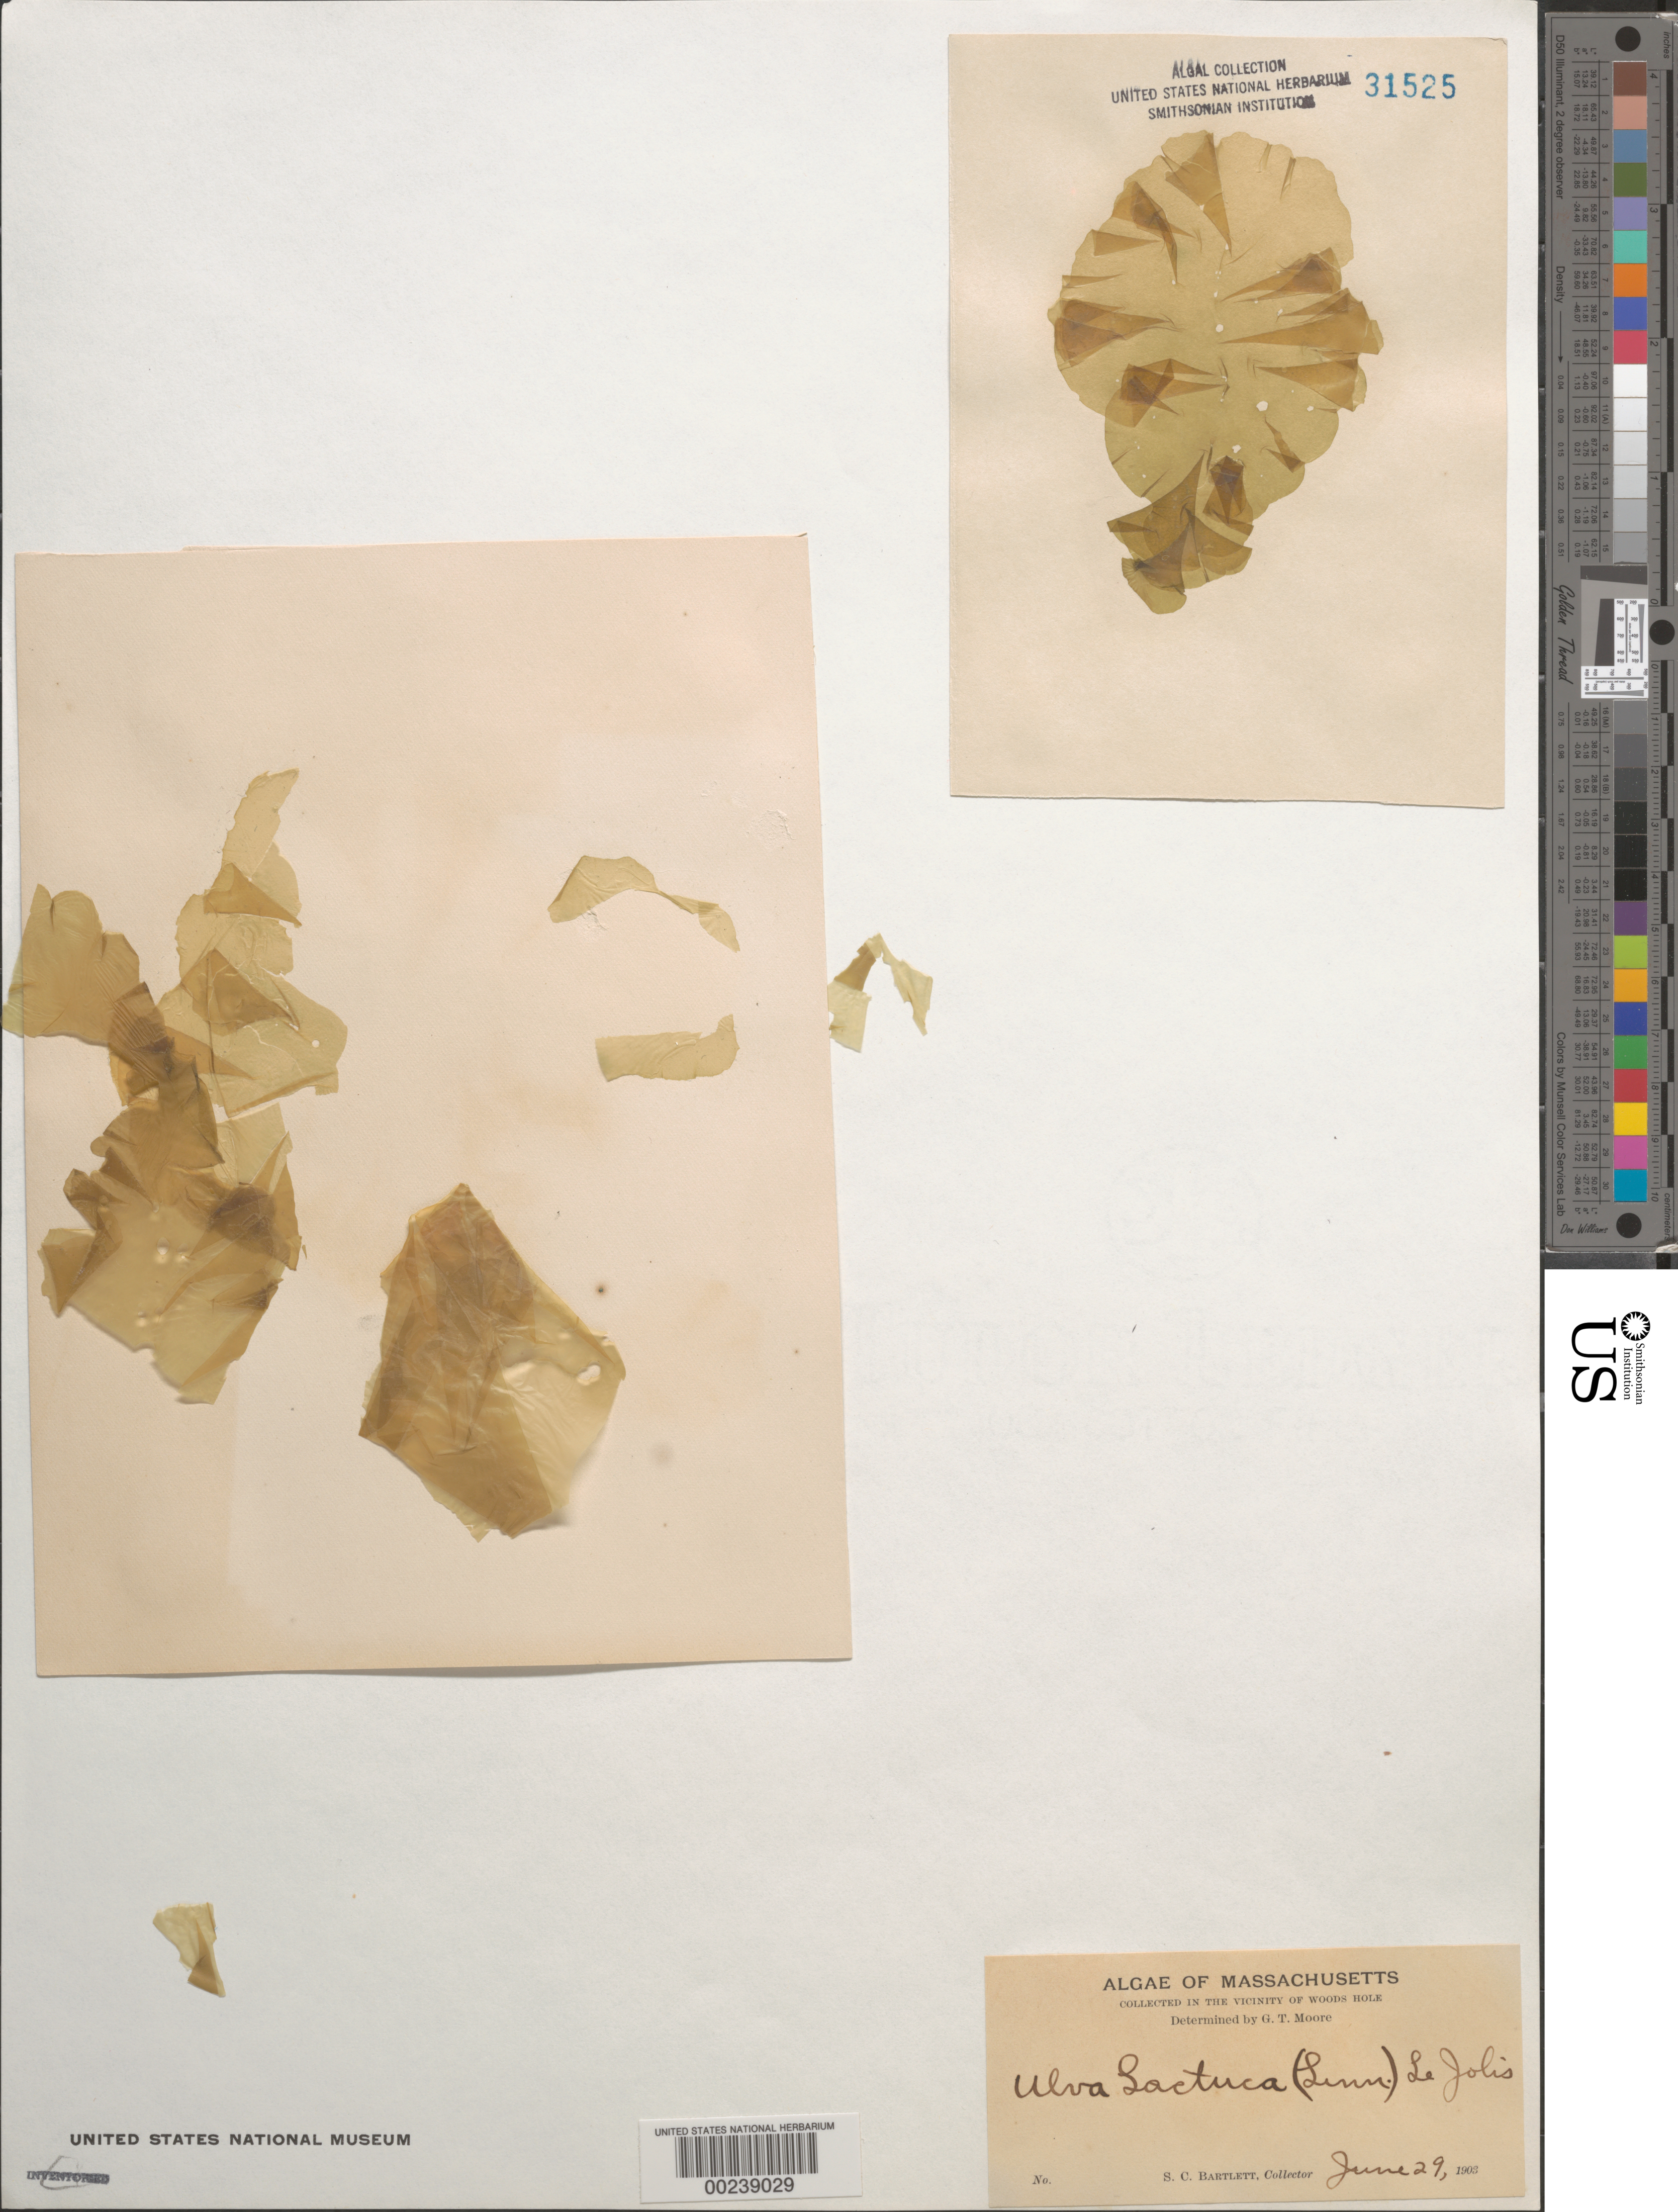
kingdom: Plantae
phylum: Chlorophyta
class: Ulvophyceae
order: Ulvales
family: Ulvaceae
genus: Ulva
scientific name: Ulva lactuca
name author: L.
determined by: Moore, G. T.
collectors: S. C. Bartlett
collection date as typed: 29 Jun 1903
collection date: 1903-06-29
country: United States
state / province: Massachusetts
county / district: Barnstable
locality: Woods Hole area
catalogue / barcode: US 31525